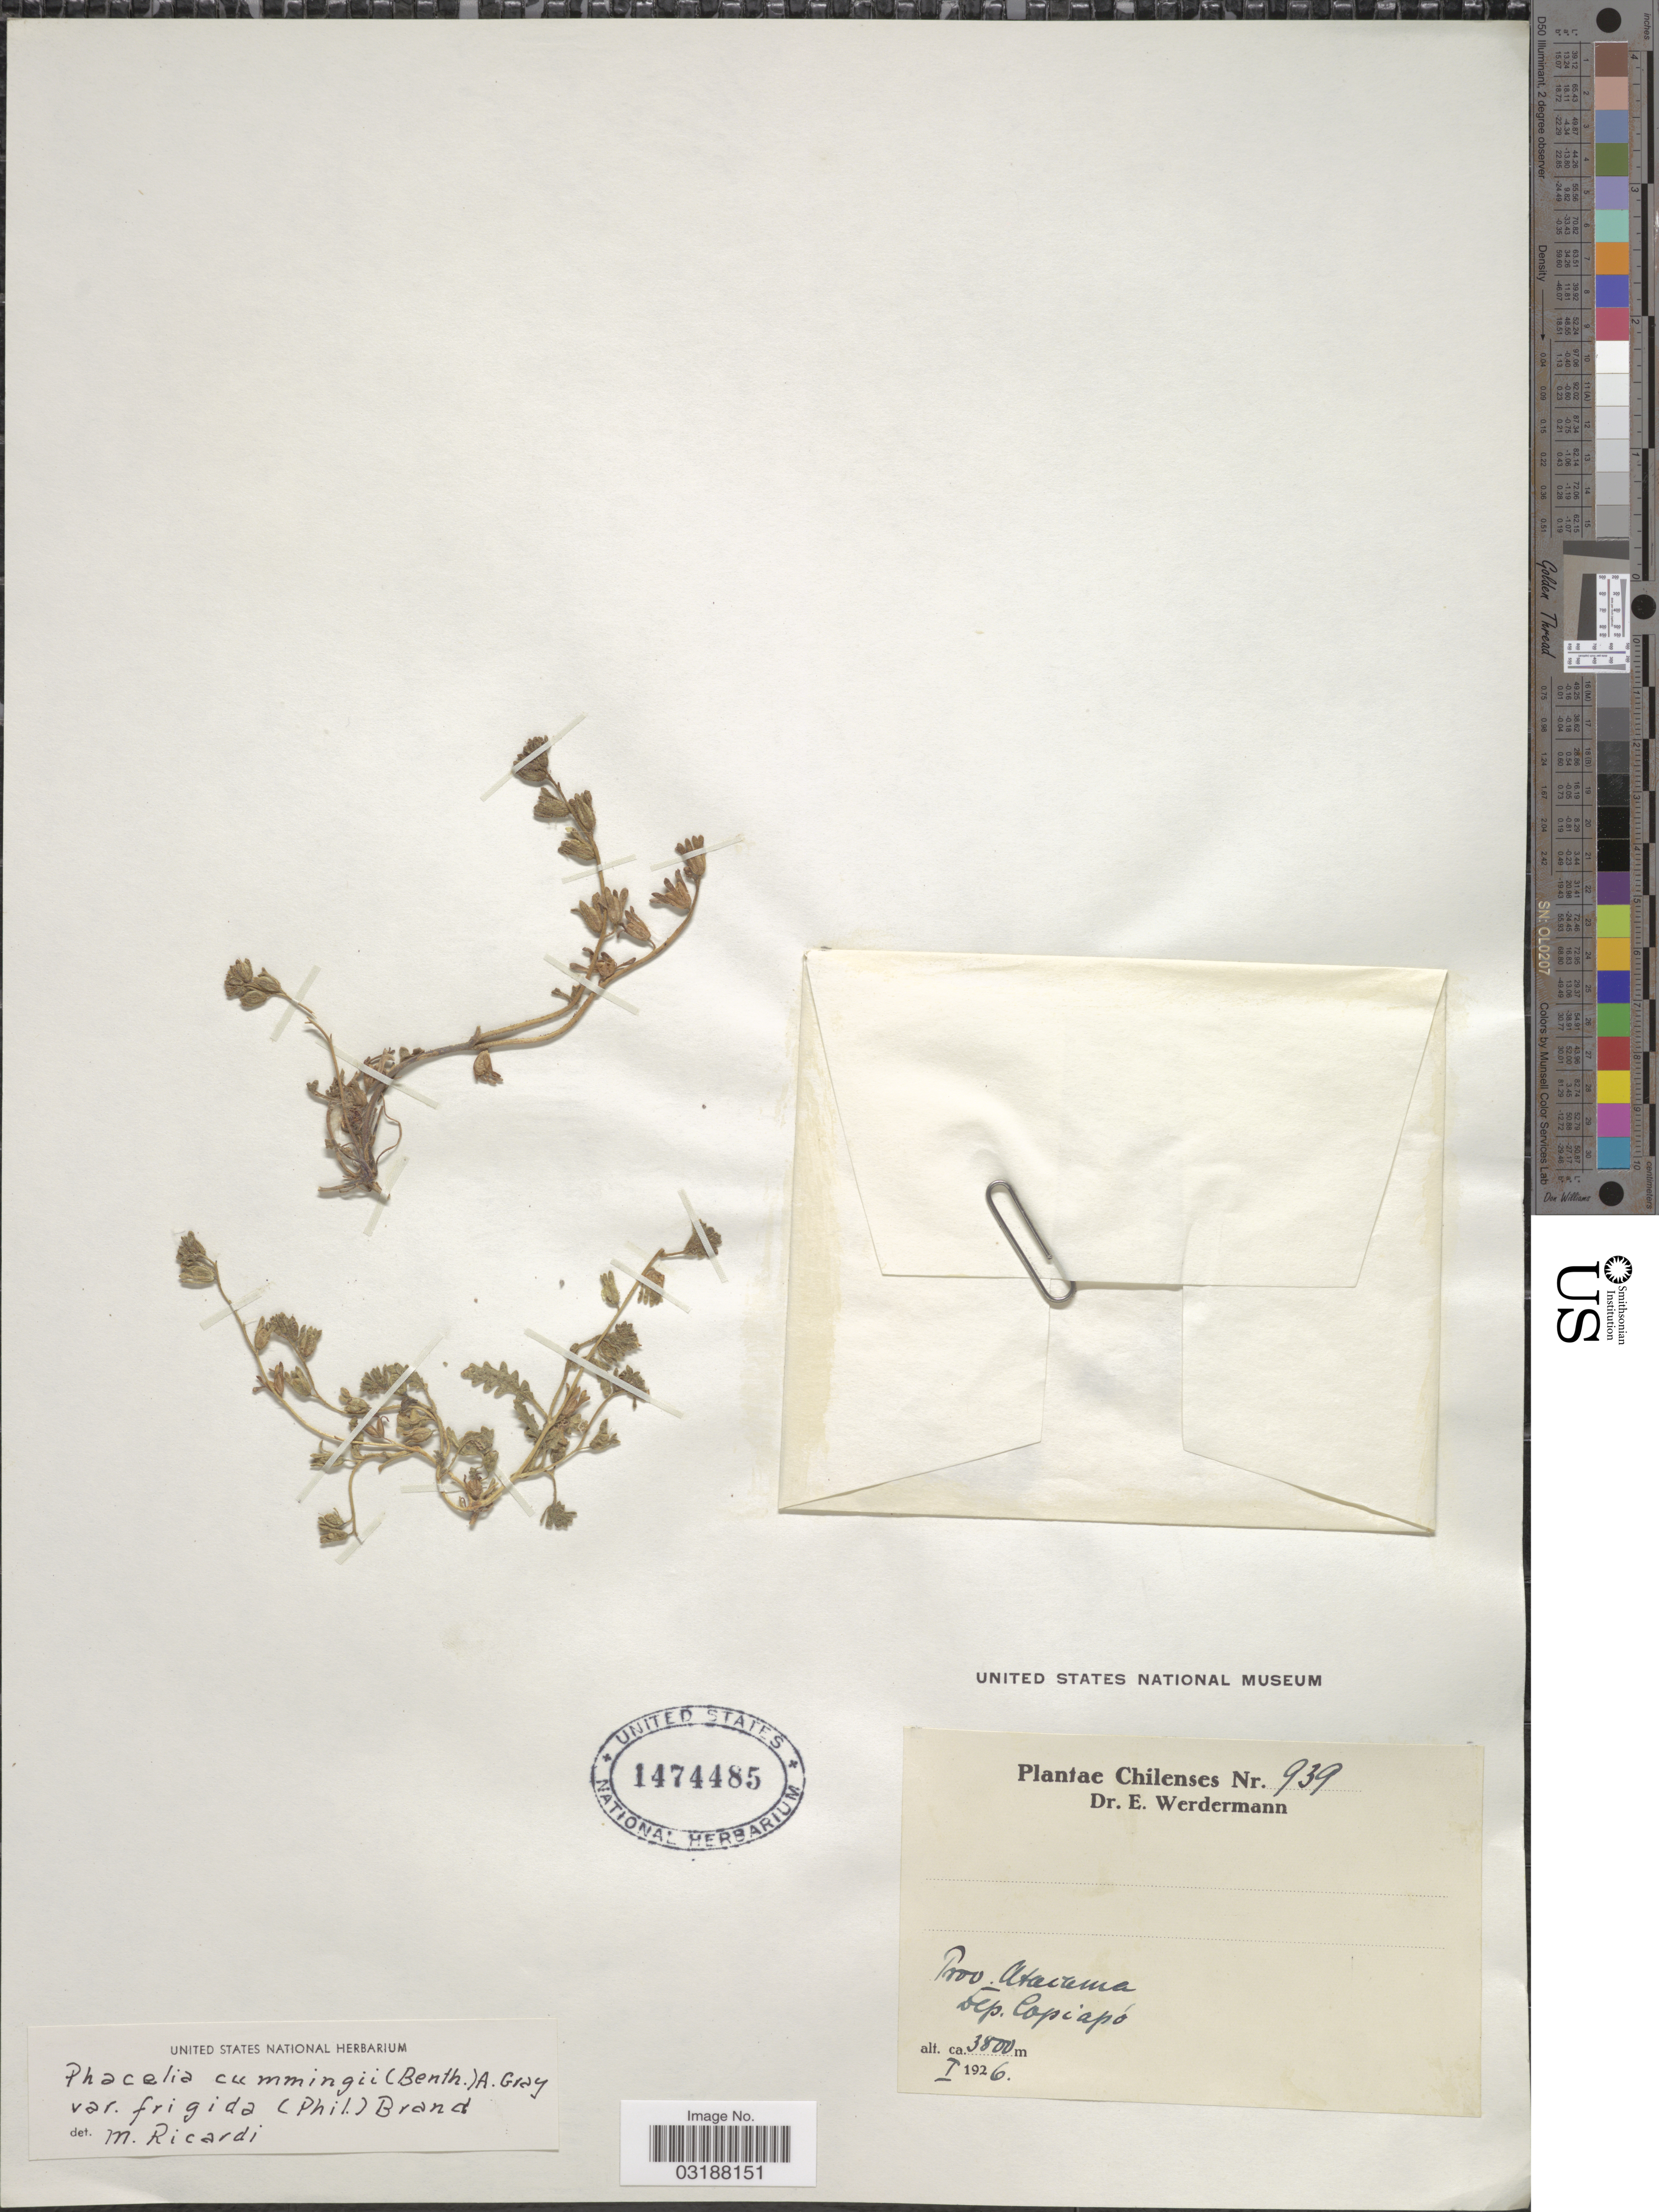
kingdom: Plantae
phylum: Tracheophyta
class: Magnoliopsida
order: Boraginales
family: Hydrophyllaceae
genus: Phacelia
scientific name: Phacelia cumingii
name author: (Benth.) A. Gray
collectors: E. Werdermann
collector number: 939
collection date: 1926-01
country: Chile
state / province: Atacama (III)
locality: Prov. Atacama, Dep. Copiapó.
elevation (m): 3800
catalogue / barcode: US 1474485